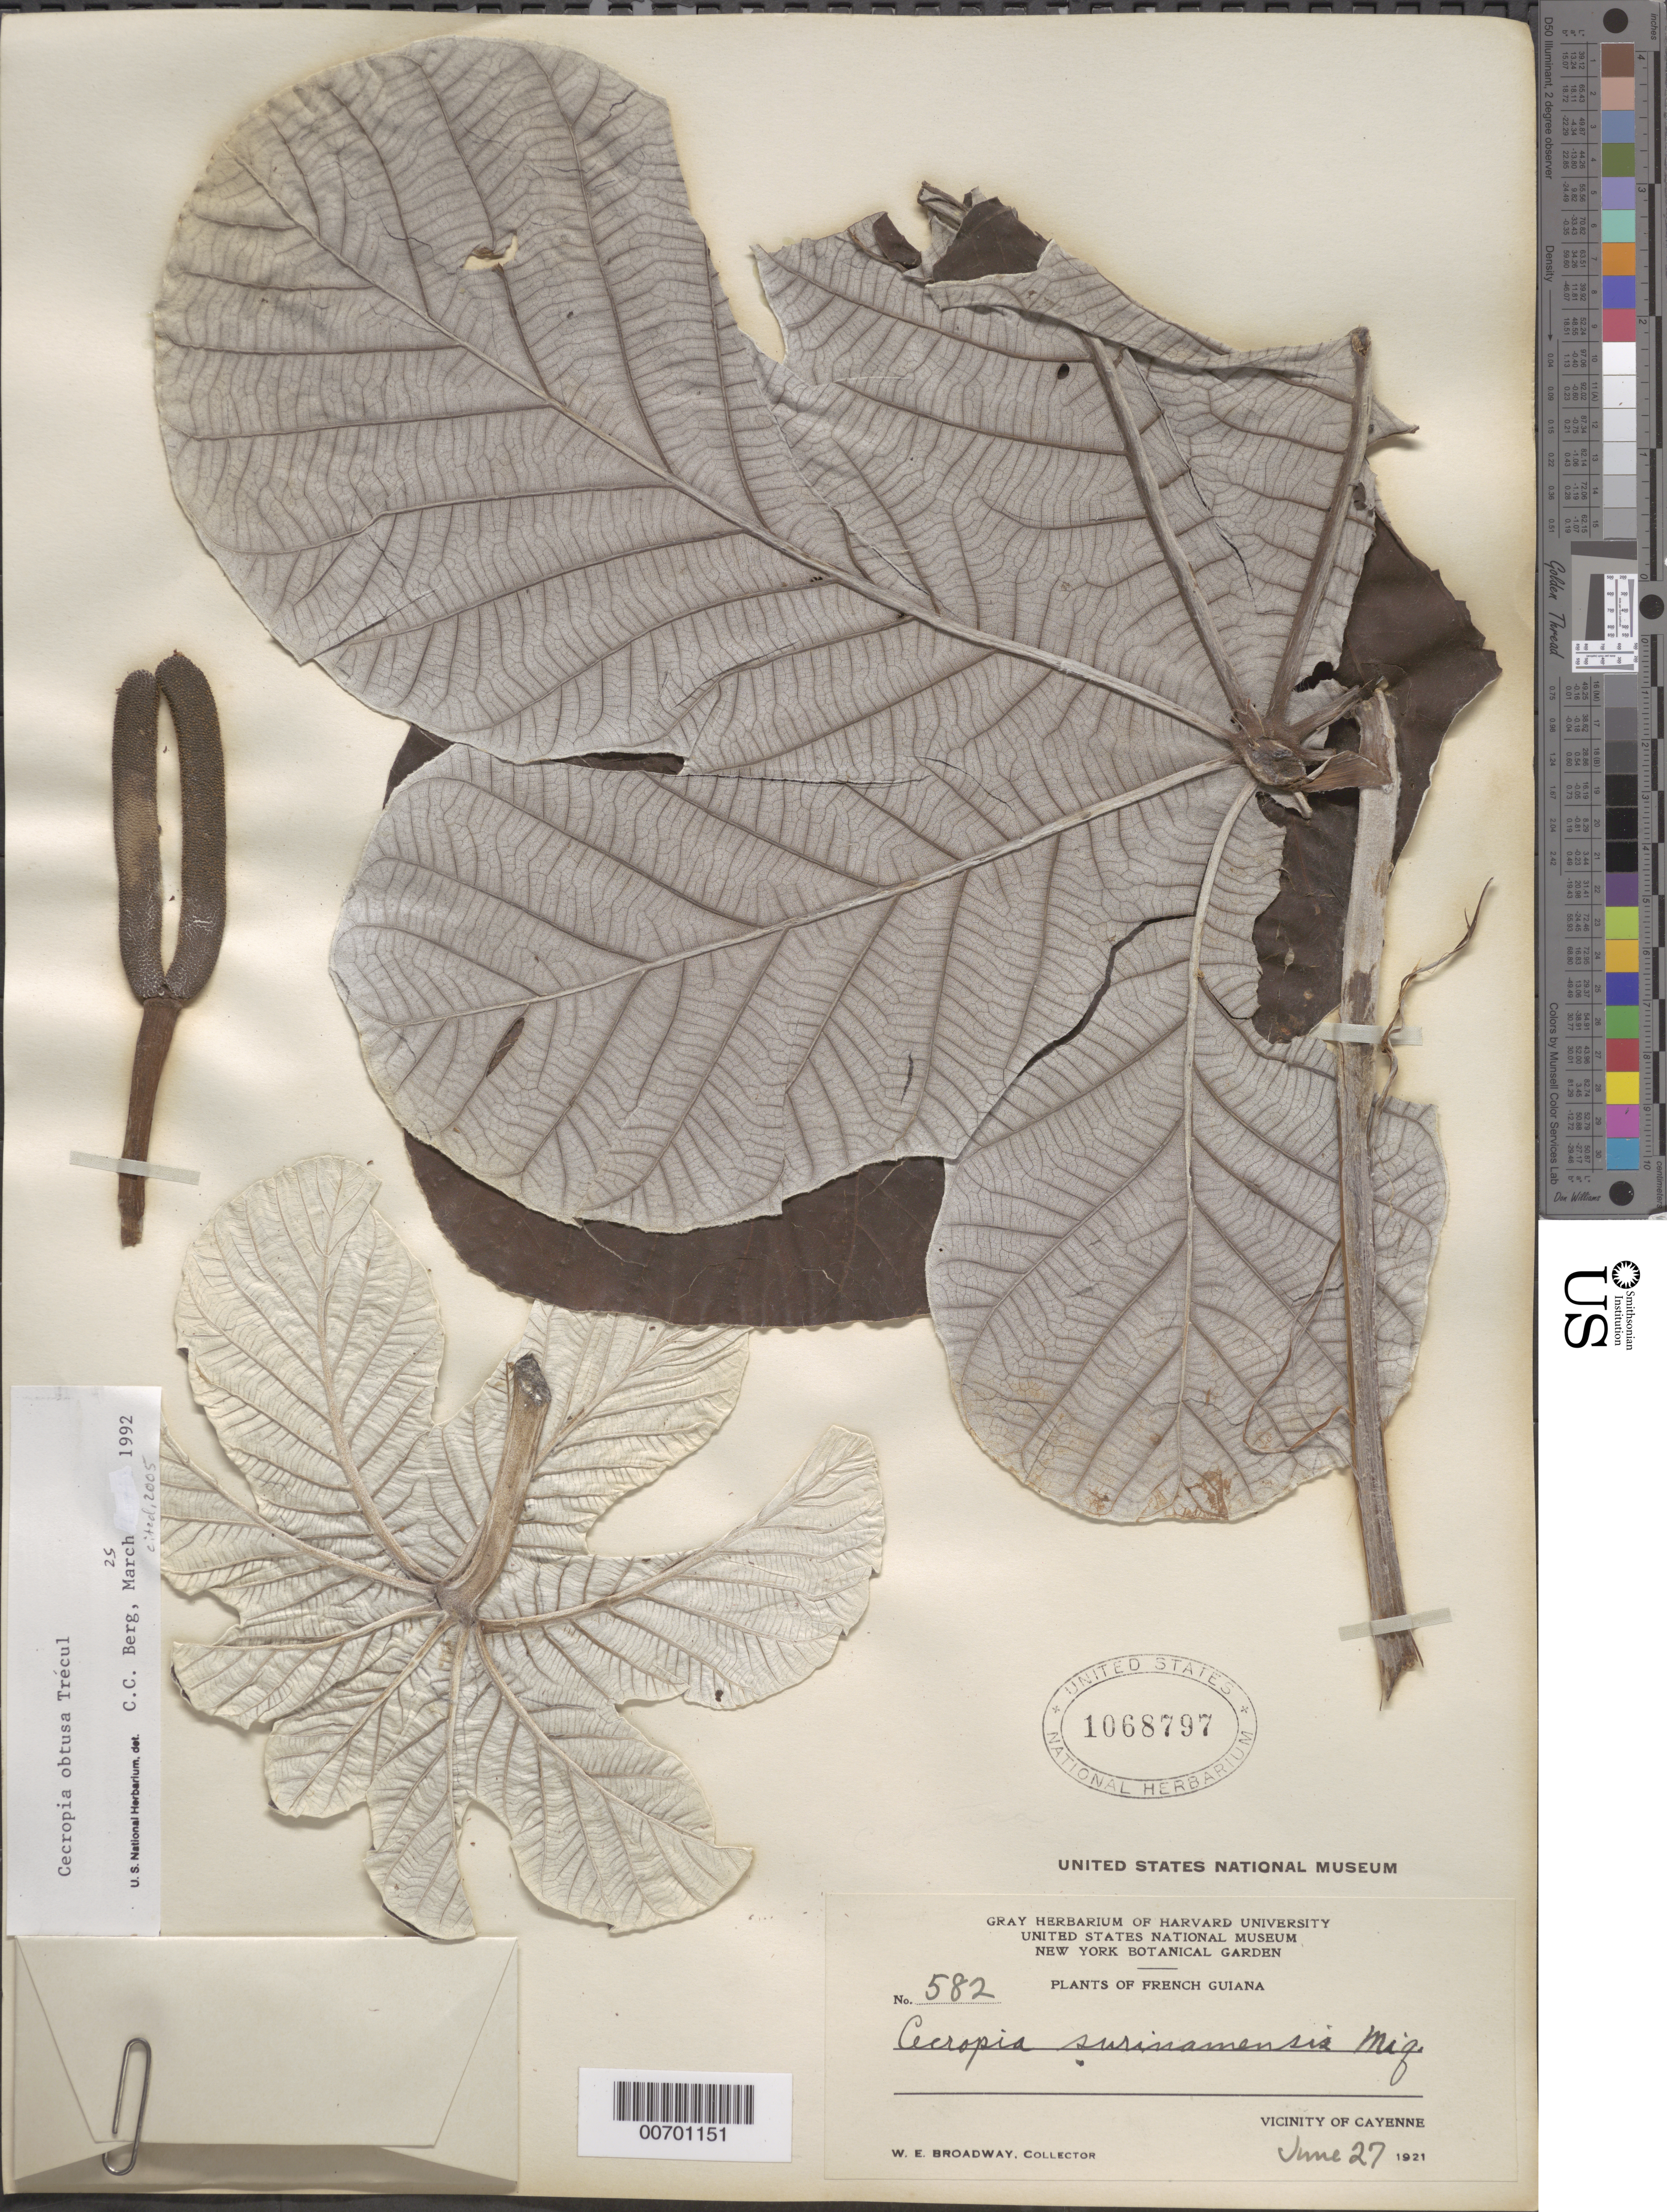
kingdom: Plantae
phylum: Tracheophyta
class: Magnoliopsida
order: Rosales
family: Urticaceae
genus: Cecropia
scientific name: Cecropia obtusa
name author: Trécul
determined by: Berg, C. C.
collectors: W. E. Broadway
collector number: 582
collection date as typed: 27-Jun-21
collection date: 1921-06-27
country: French Guiana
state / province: Cayenne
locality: Cayenne, vic.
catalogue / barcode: US 1068797